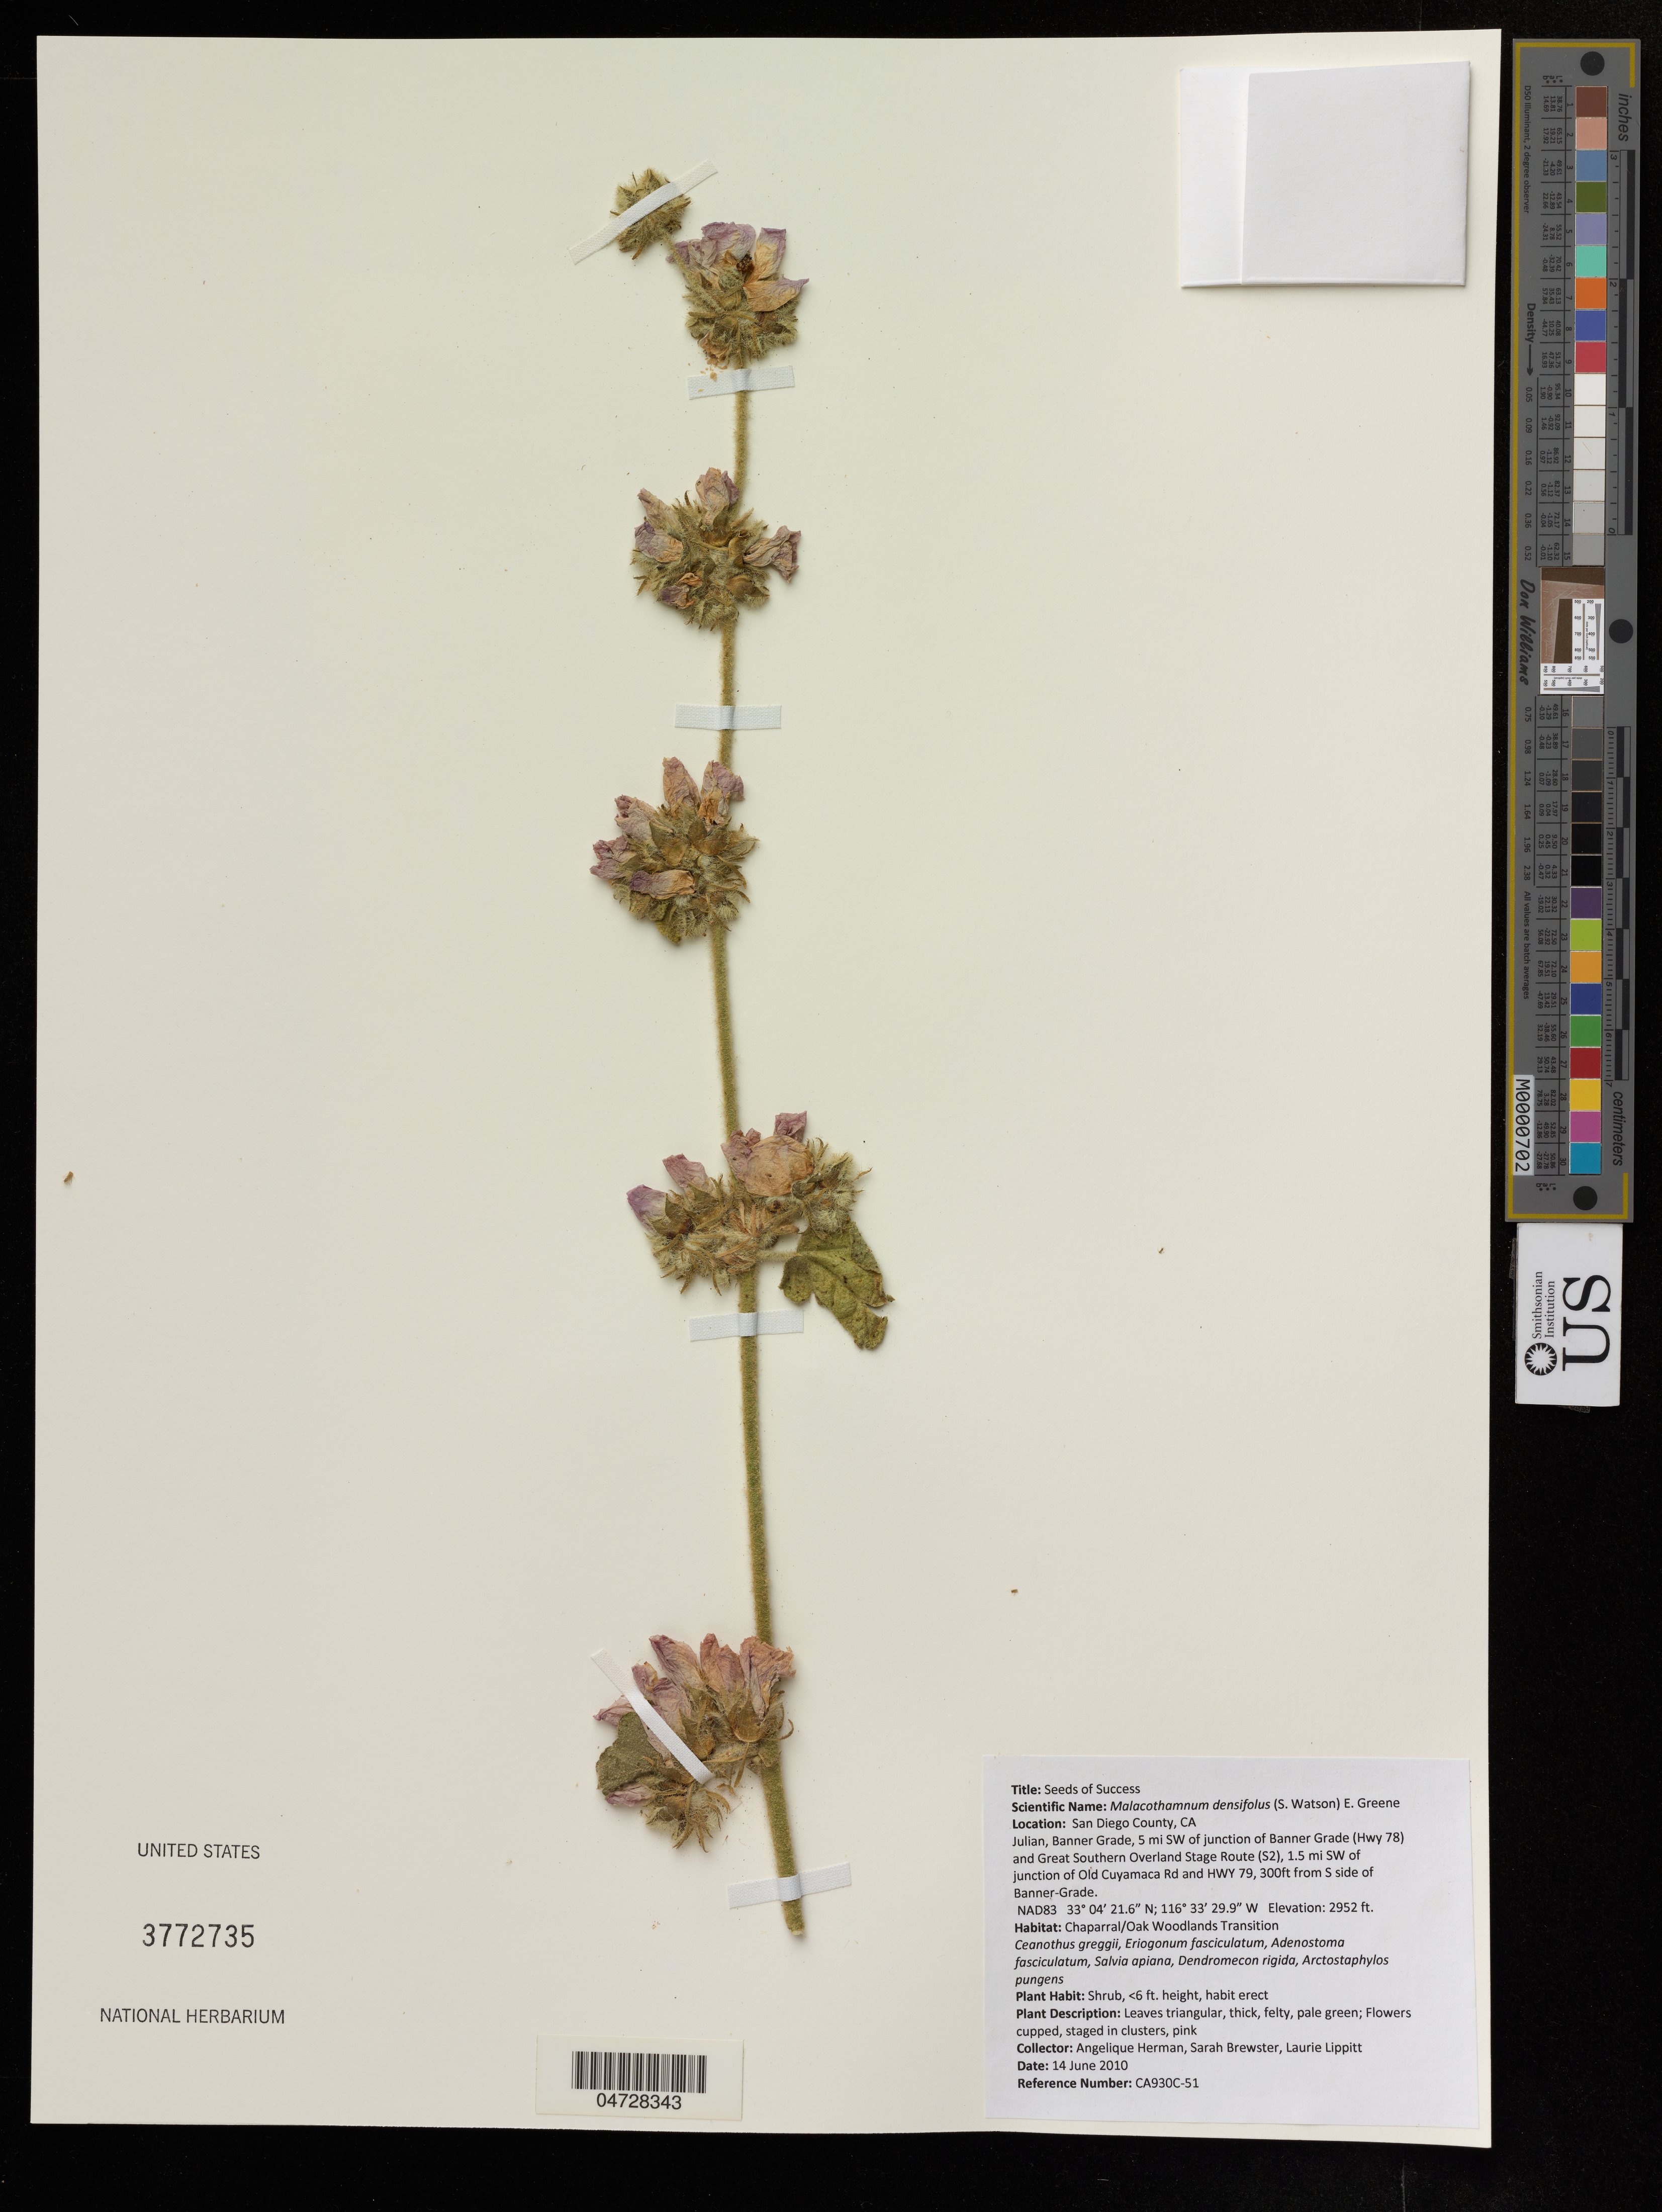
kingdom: Plantae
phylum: Tracheophyta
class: Magnoliopsida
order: Malvales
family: Malvaceae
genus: Malacothamnus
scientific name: Malacothamnus densiflorus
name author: (S. Watson) Greene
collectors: A. Herman, S. Brewster & L. Lippitt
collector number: CA930C-51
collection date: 2010-06-14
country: United States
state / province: California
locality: San Diego, Julian, Banner Grade, 5 mi SW of junction of Banner Grade (Hwy 78) and great Southern Overland Stage Route (S2), 1.5 mi SW of junction of Old Cuyamaca Rd and Hwy 79, 300ft from S side of Banner-Grade.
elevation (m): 900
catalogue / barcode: US 3772735